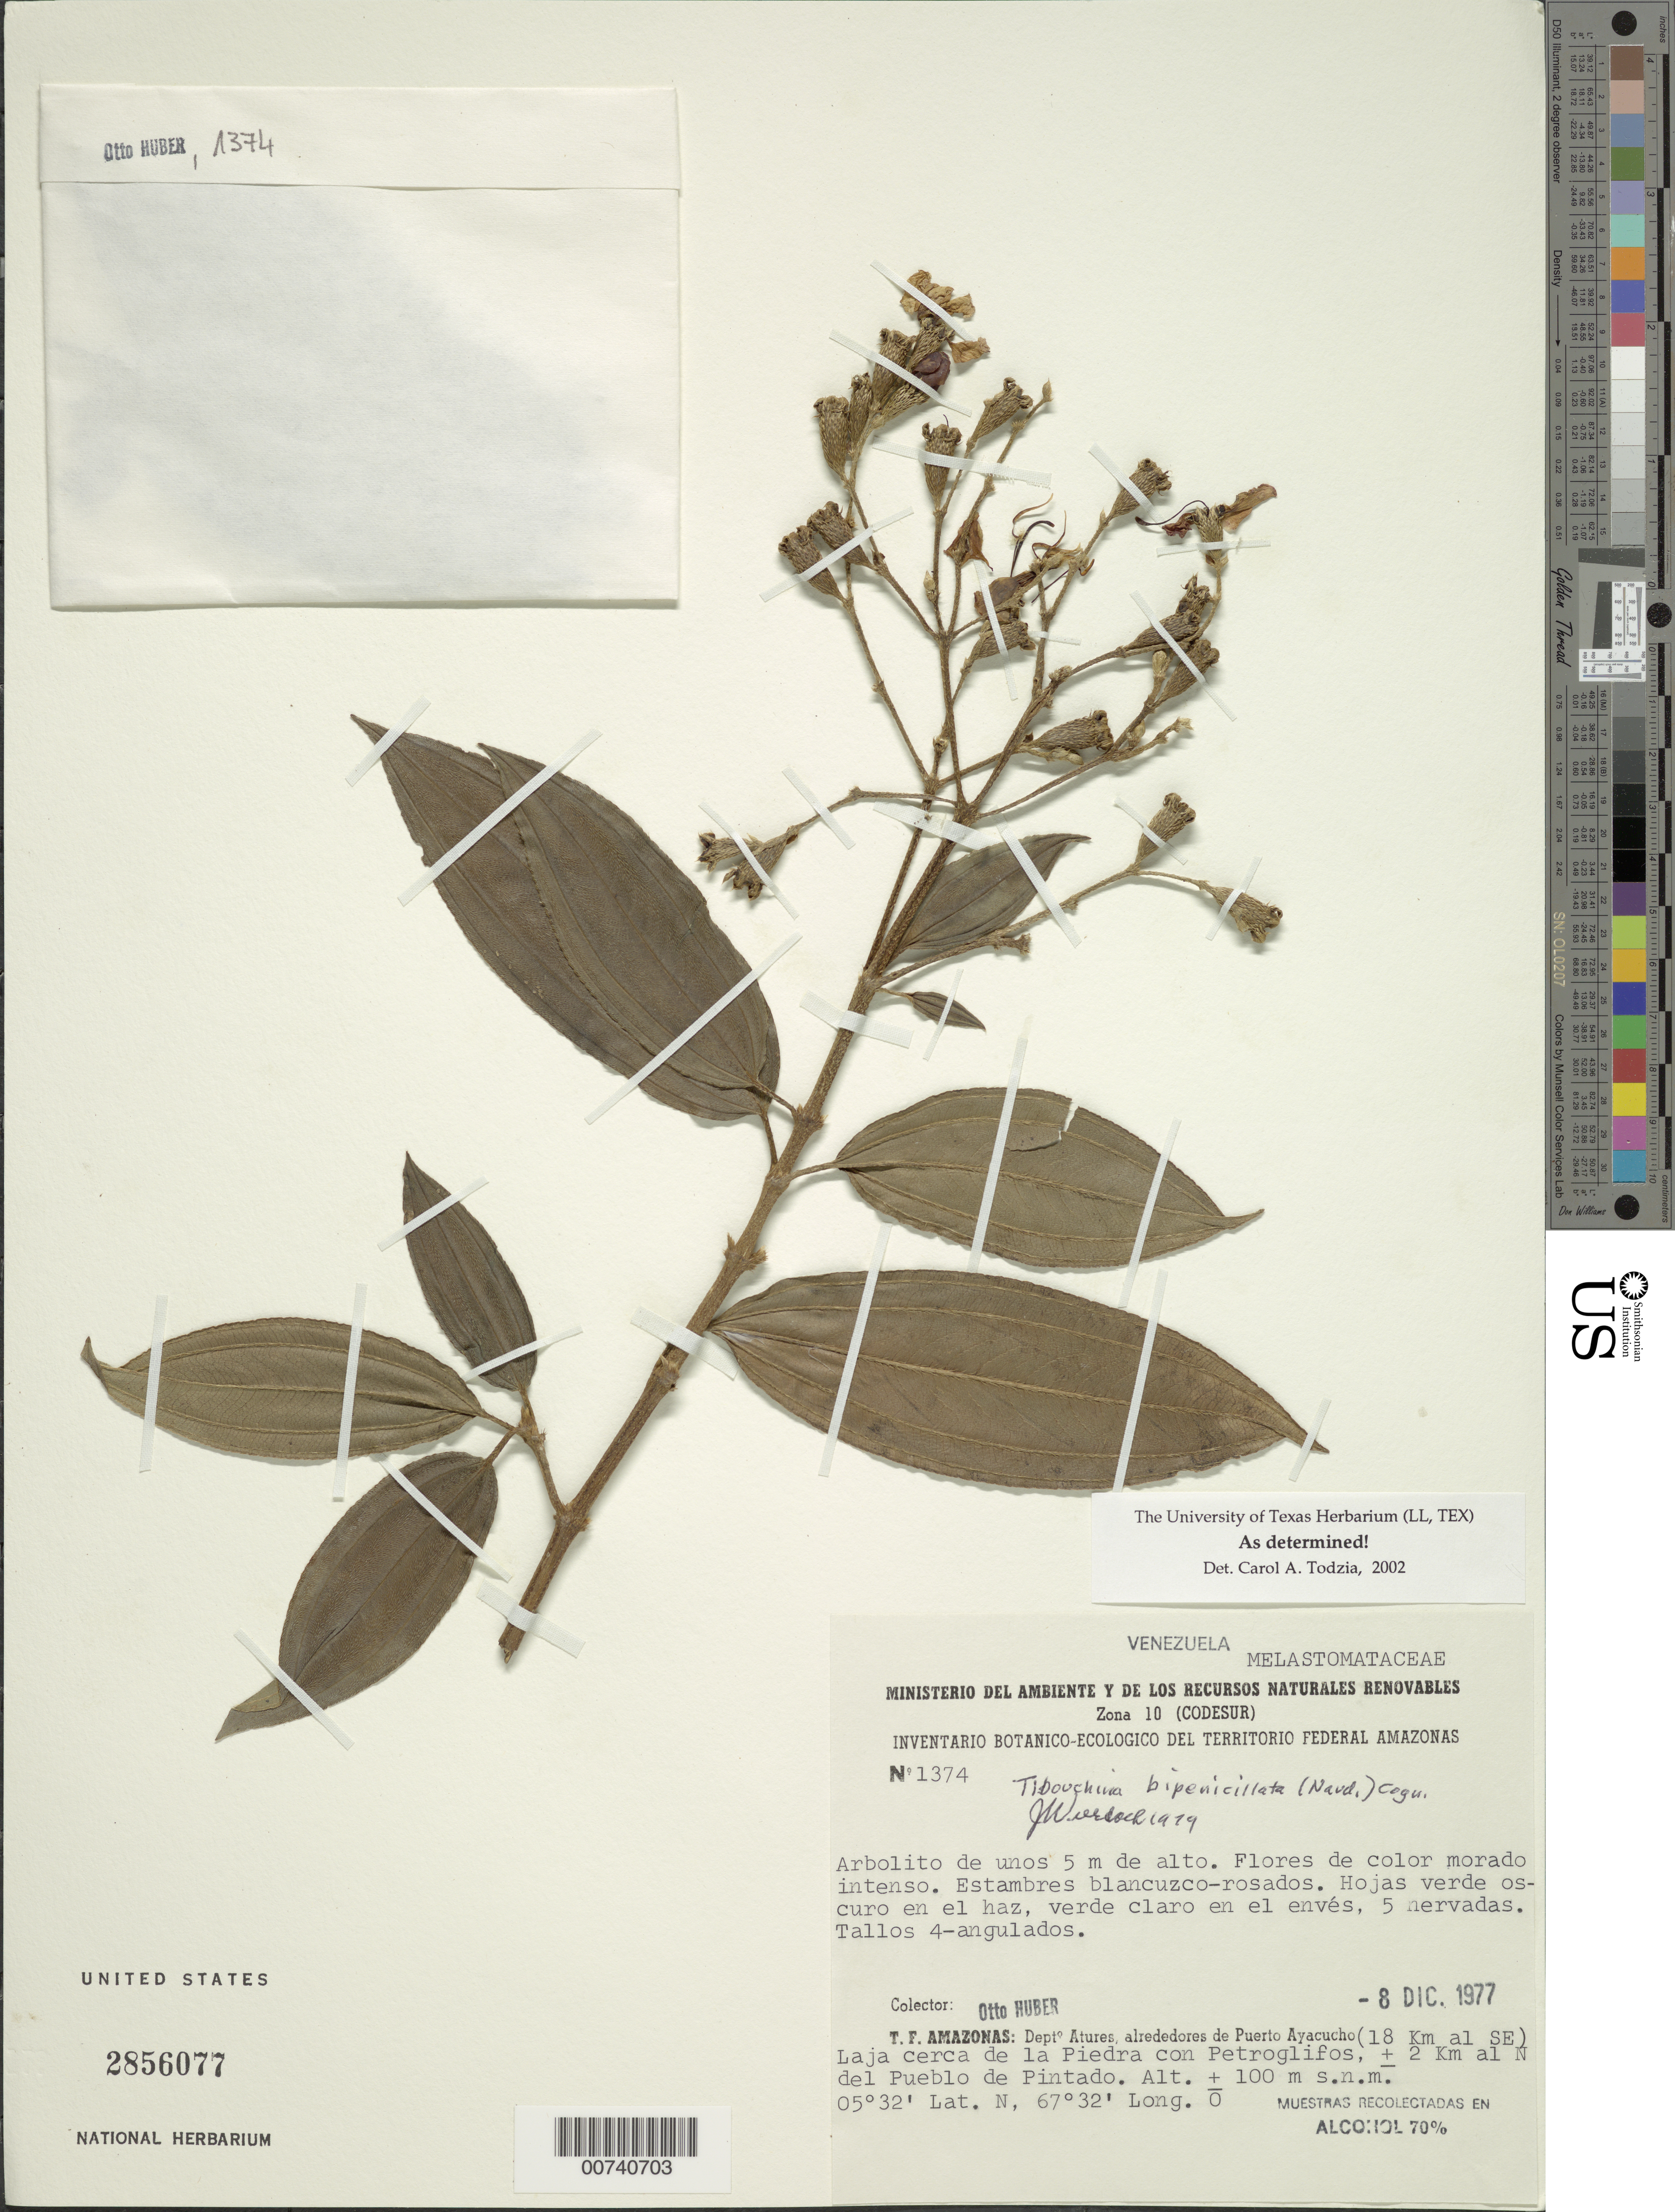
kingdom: Plantae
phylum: Tracheophyta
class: Magnoliopsida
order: Myrtales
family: Melastomataceae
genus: Tibouchina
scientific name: Tibouchina bipenicillata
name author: (Naudin) Cogn.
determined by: Todzia, C. A., (TEX), University of Texas Austin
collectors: O. Huber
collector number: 1374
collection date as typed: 8-Dec-77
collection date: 1977-12-08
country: Venezuela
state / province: Amazonas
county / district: Atures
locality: Puerto Ayacucho, 18 km al SE de; 2 km N de Pueblo de Pintado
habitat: Laja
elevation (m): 100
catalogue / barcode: US 2856077